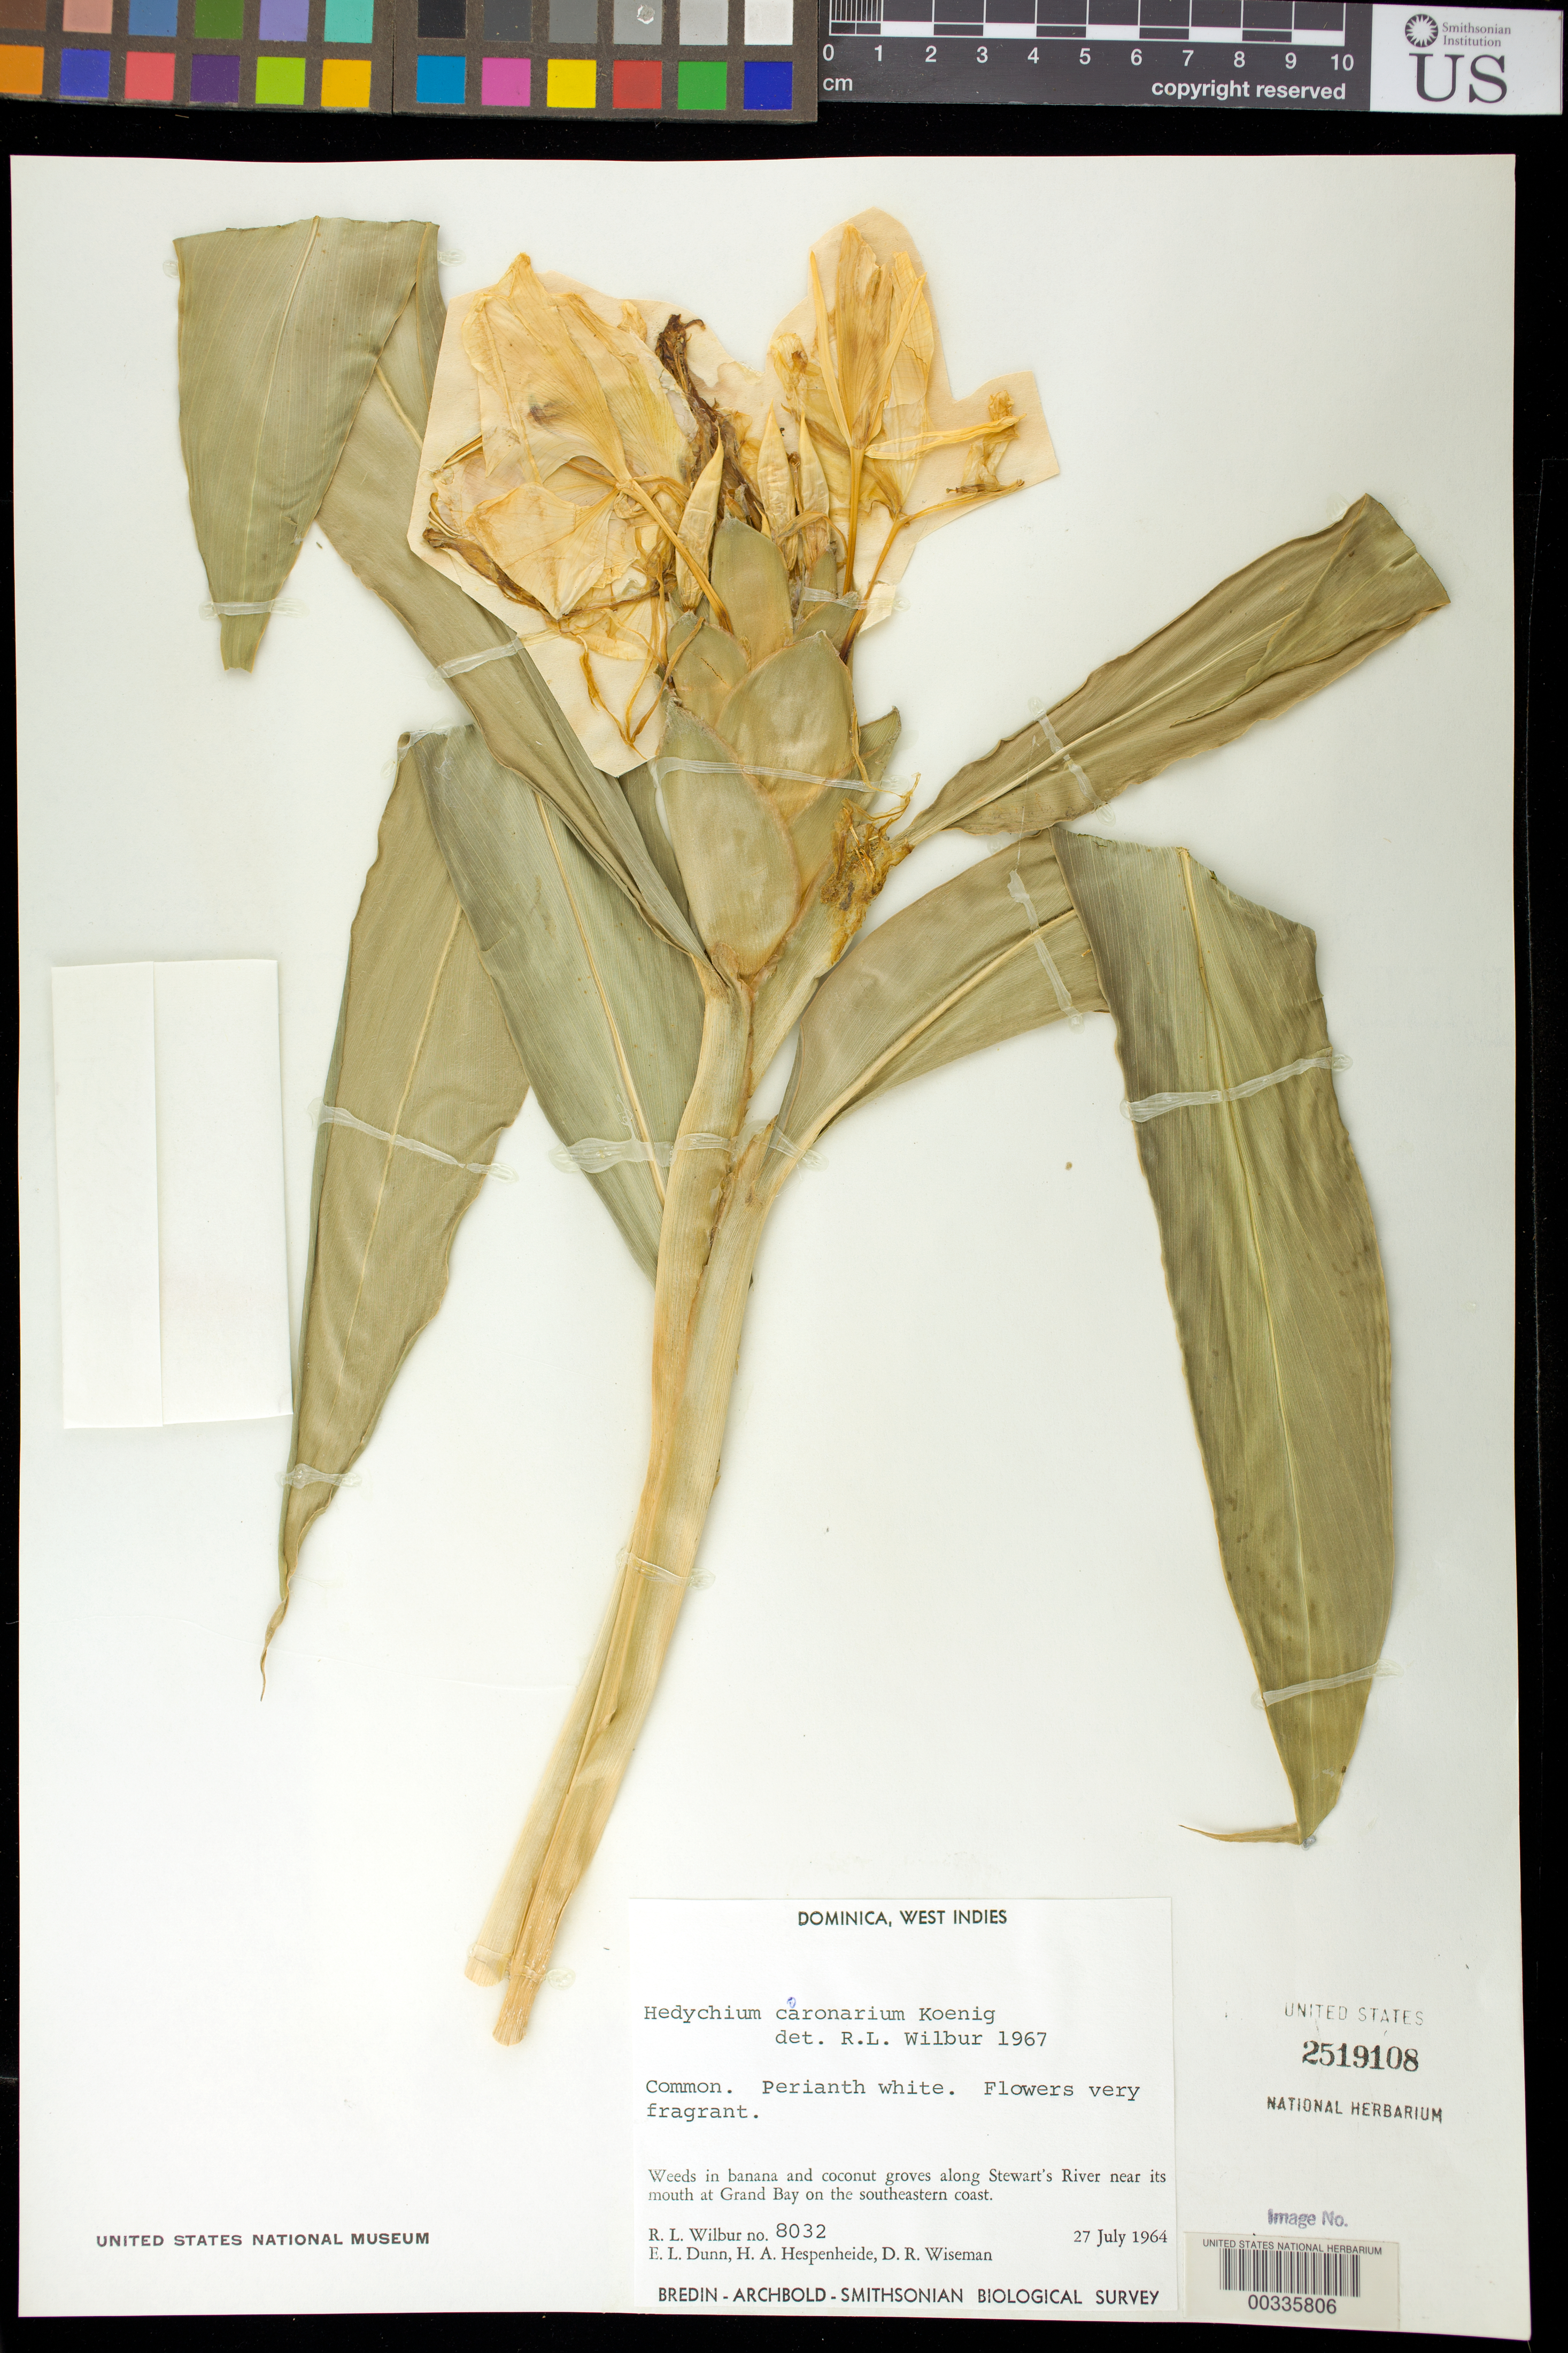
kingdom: Plantae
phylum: Tracheophyta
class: Liliopsida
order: Zingiberales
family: Zingiberaceae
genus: Hedychium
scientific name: Hedychium coronarium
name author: J. Koenig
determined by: Wilbur, R. L.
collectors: R. L. Wilbur, E. Dunn, H. A. Hespenheide & D. R. Wiseman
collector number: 8032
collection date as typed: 27 Jul 1964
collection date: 1964-07-27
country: Dominica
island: Dominica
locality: Along stewart's river near its mouth at grand bay on the southeastern coast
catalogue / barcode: US 2519108